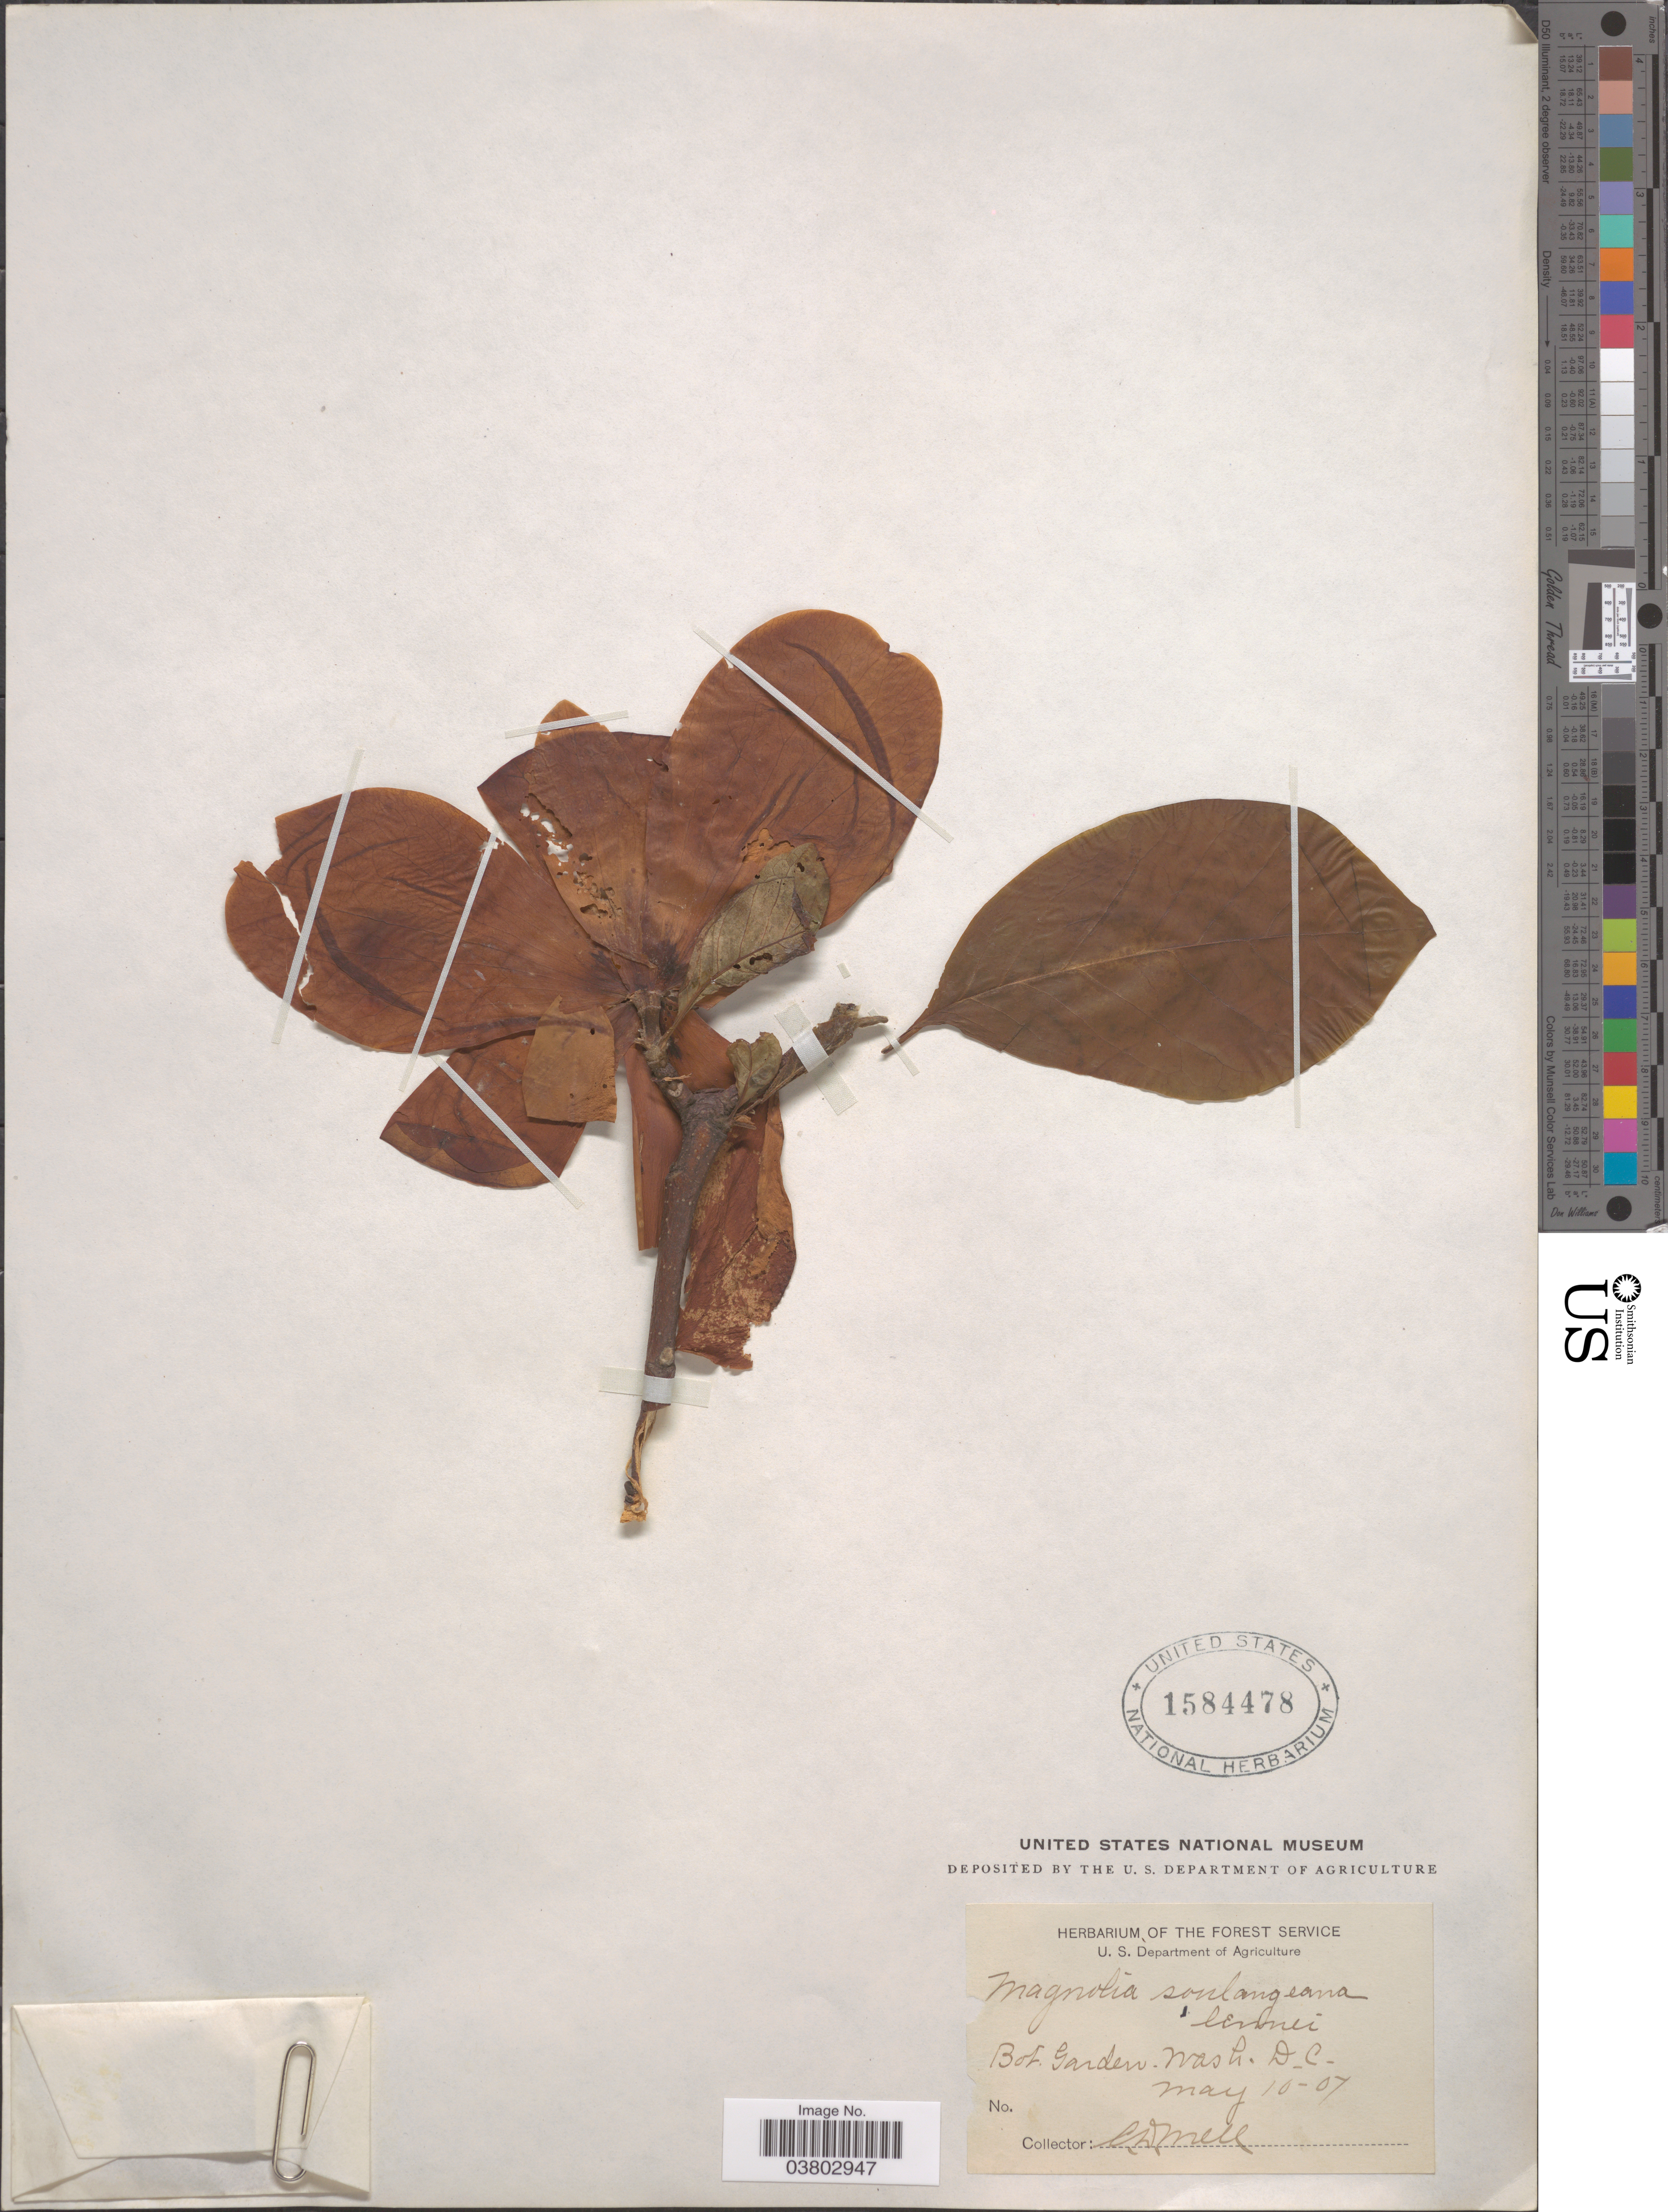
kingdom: Plantae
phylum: Tracheophyta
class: Magnoliopsida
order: Magnoliales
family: Magnoliaceae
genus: Magnolia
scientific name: Magnolia x soulangeana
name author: Soul.-Bod.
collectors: C. D. Mell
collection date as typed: Transcribed d/m/y: 10/5/7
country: United States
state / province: District of Columbia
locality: Bot. Garden, Wash.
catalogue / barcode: US 1584478